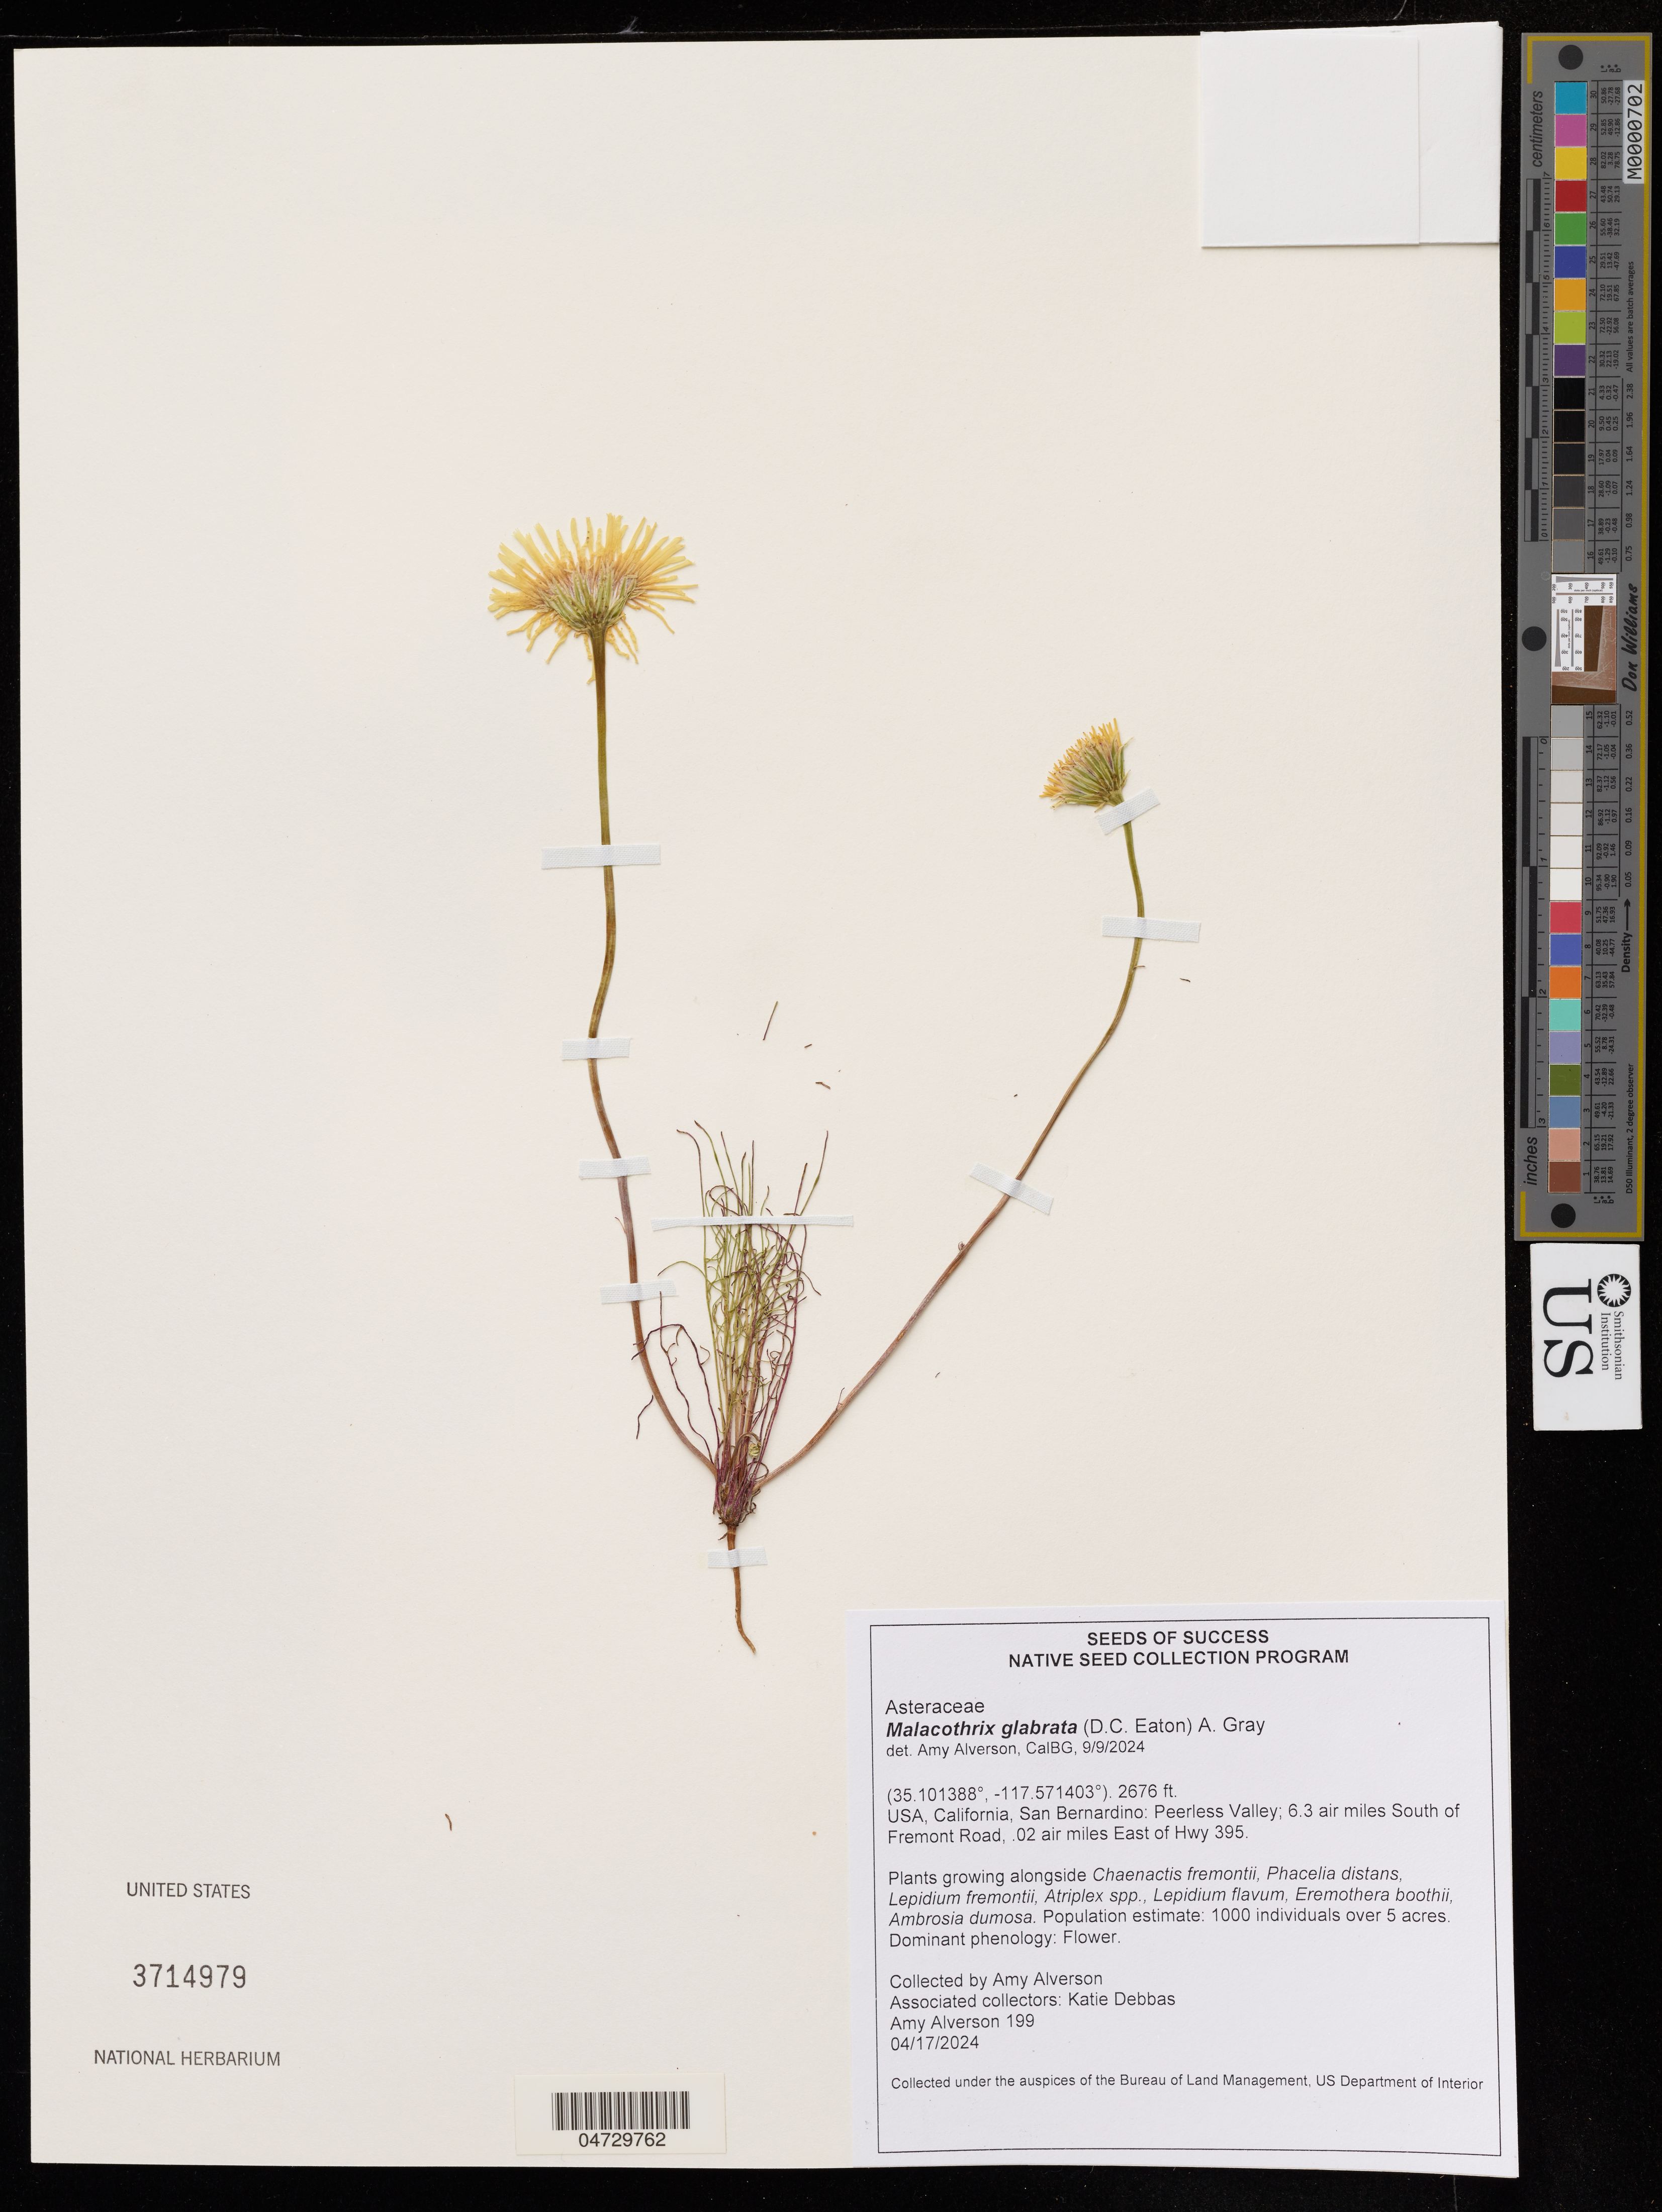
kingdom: Plantae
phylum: Tracheophyta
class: Magnoliopsida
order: Asterales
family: Asteraceae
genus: Malacothrix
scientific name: Malacothrix glabrata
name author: (A. Gray ex D.C. Eaton) A. Gray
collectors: A. Alverson & K. Debbas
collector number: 199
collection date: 2024-04-17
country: United States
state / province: California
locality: San Bernardino: Peerless Valley; 6.3 air miles South of Fremont Road, .02 air miles East of Hwy 395.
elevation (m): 816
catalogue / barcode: US 3714979